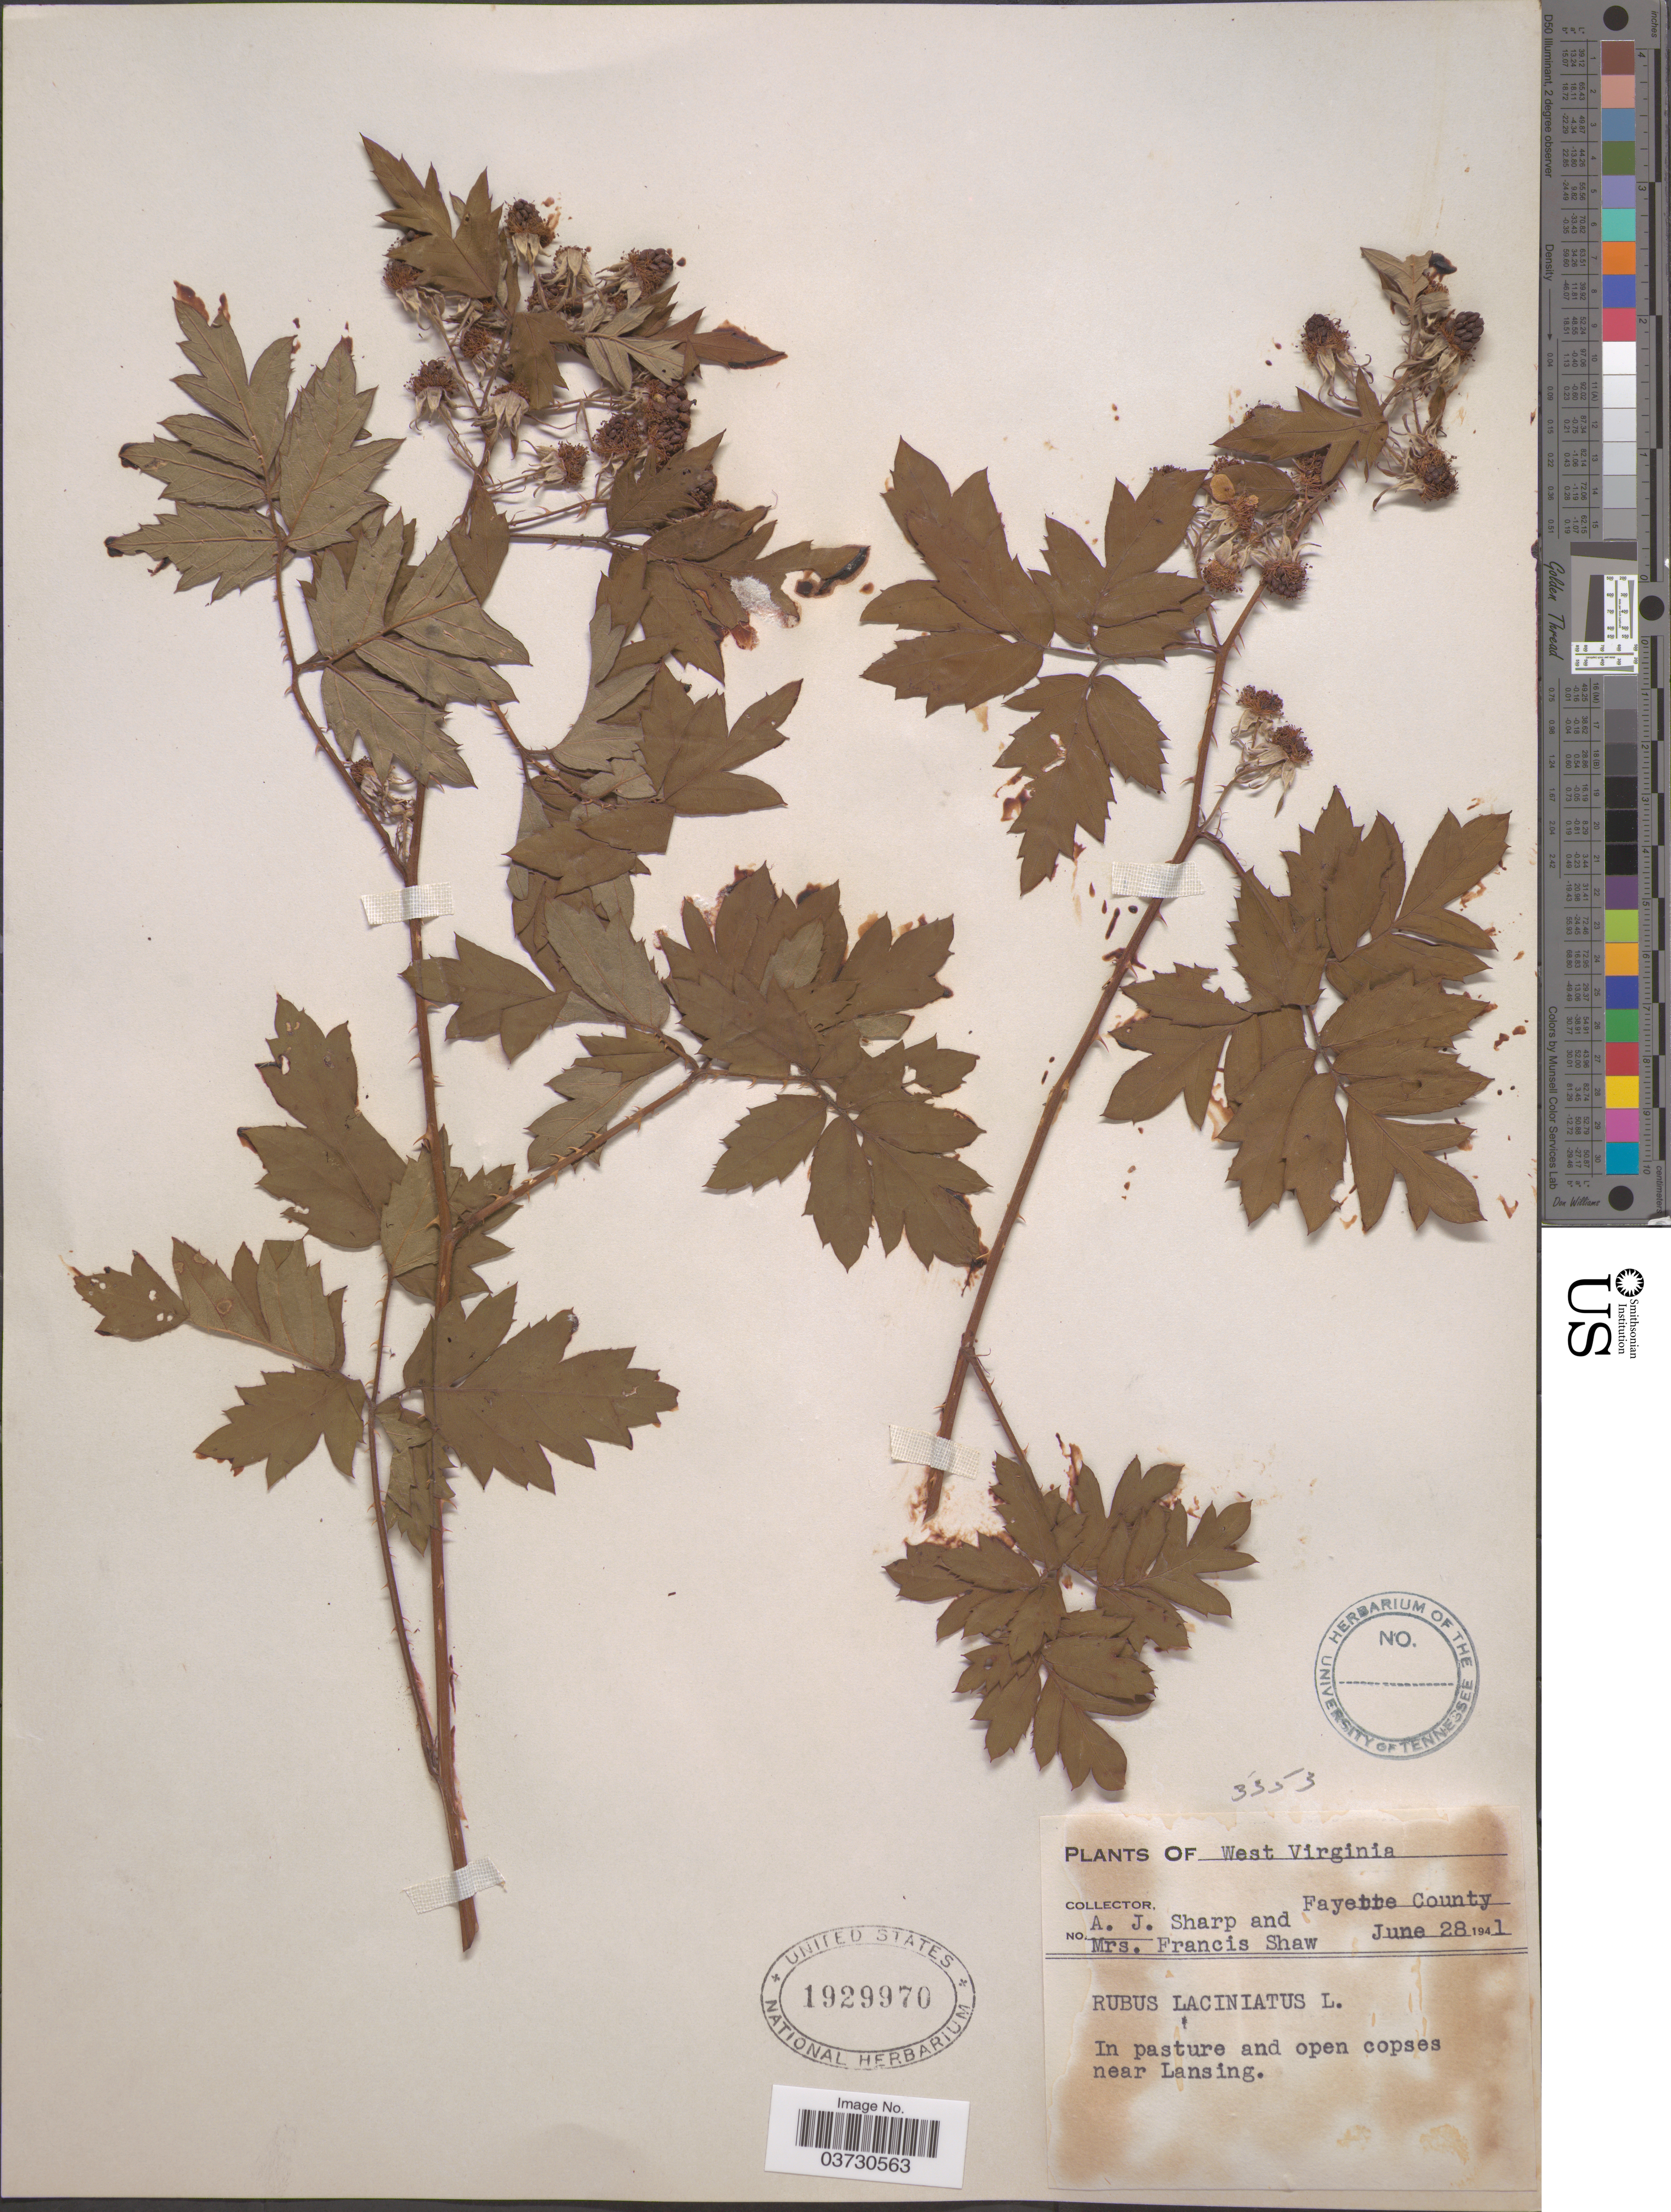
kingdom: Plantae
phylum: Tracheophyta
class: Magnoliopsida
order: Rosales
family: Rosaceae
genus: Rubus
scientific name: Rubus laciniatus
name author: Willd.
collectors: A. J. Sharp & F. Shaw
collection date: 1941-06-28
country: United States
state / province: West Virginia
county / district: Fayette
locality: Fayette County. In pasture and open copses near Lansing.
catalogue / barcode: US 1929970